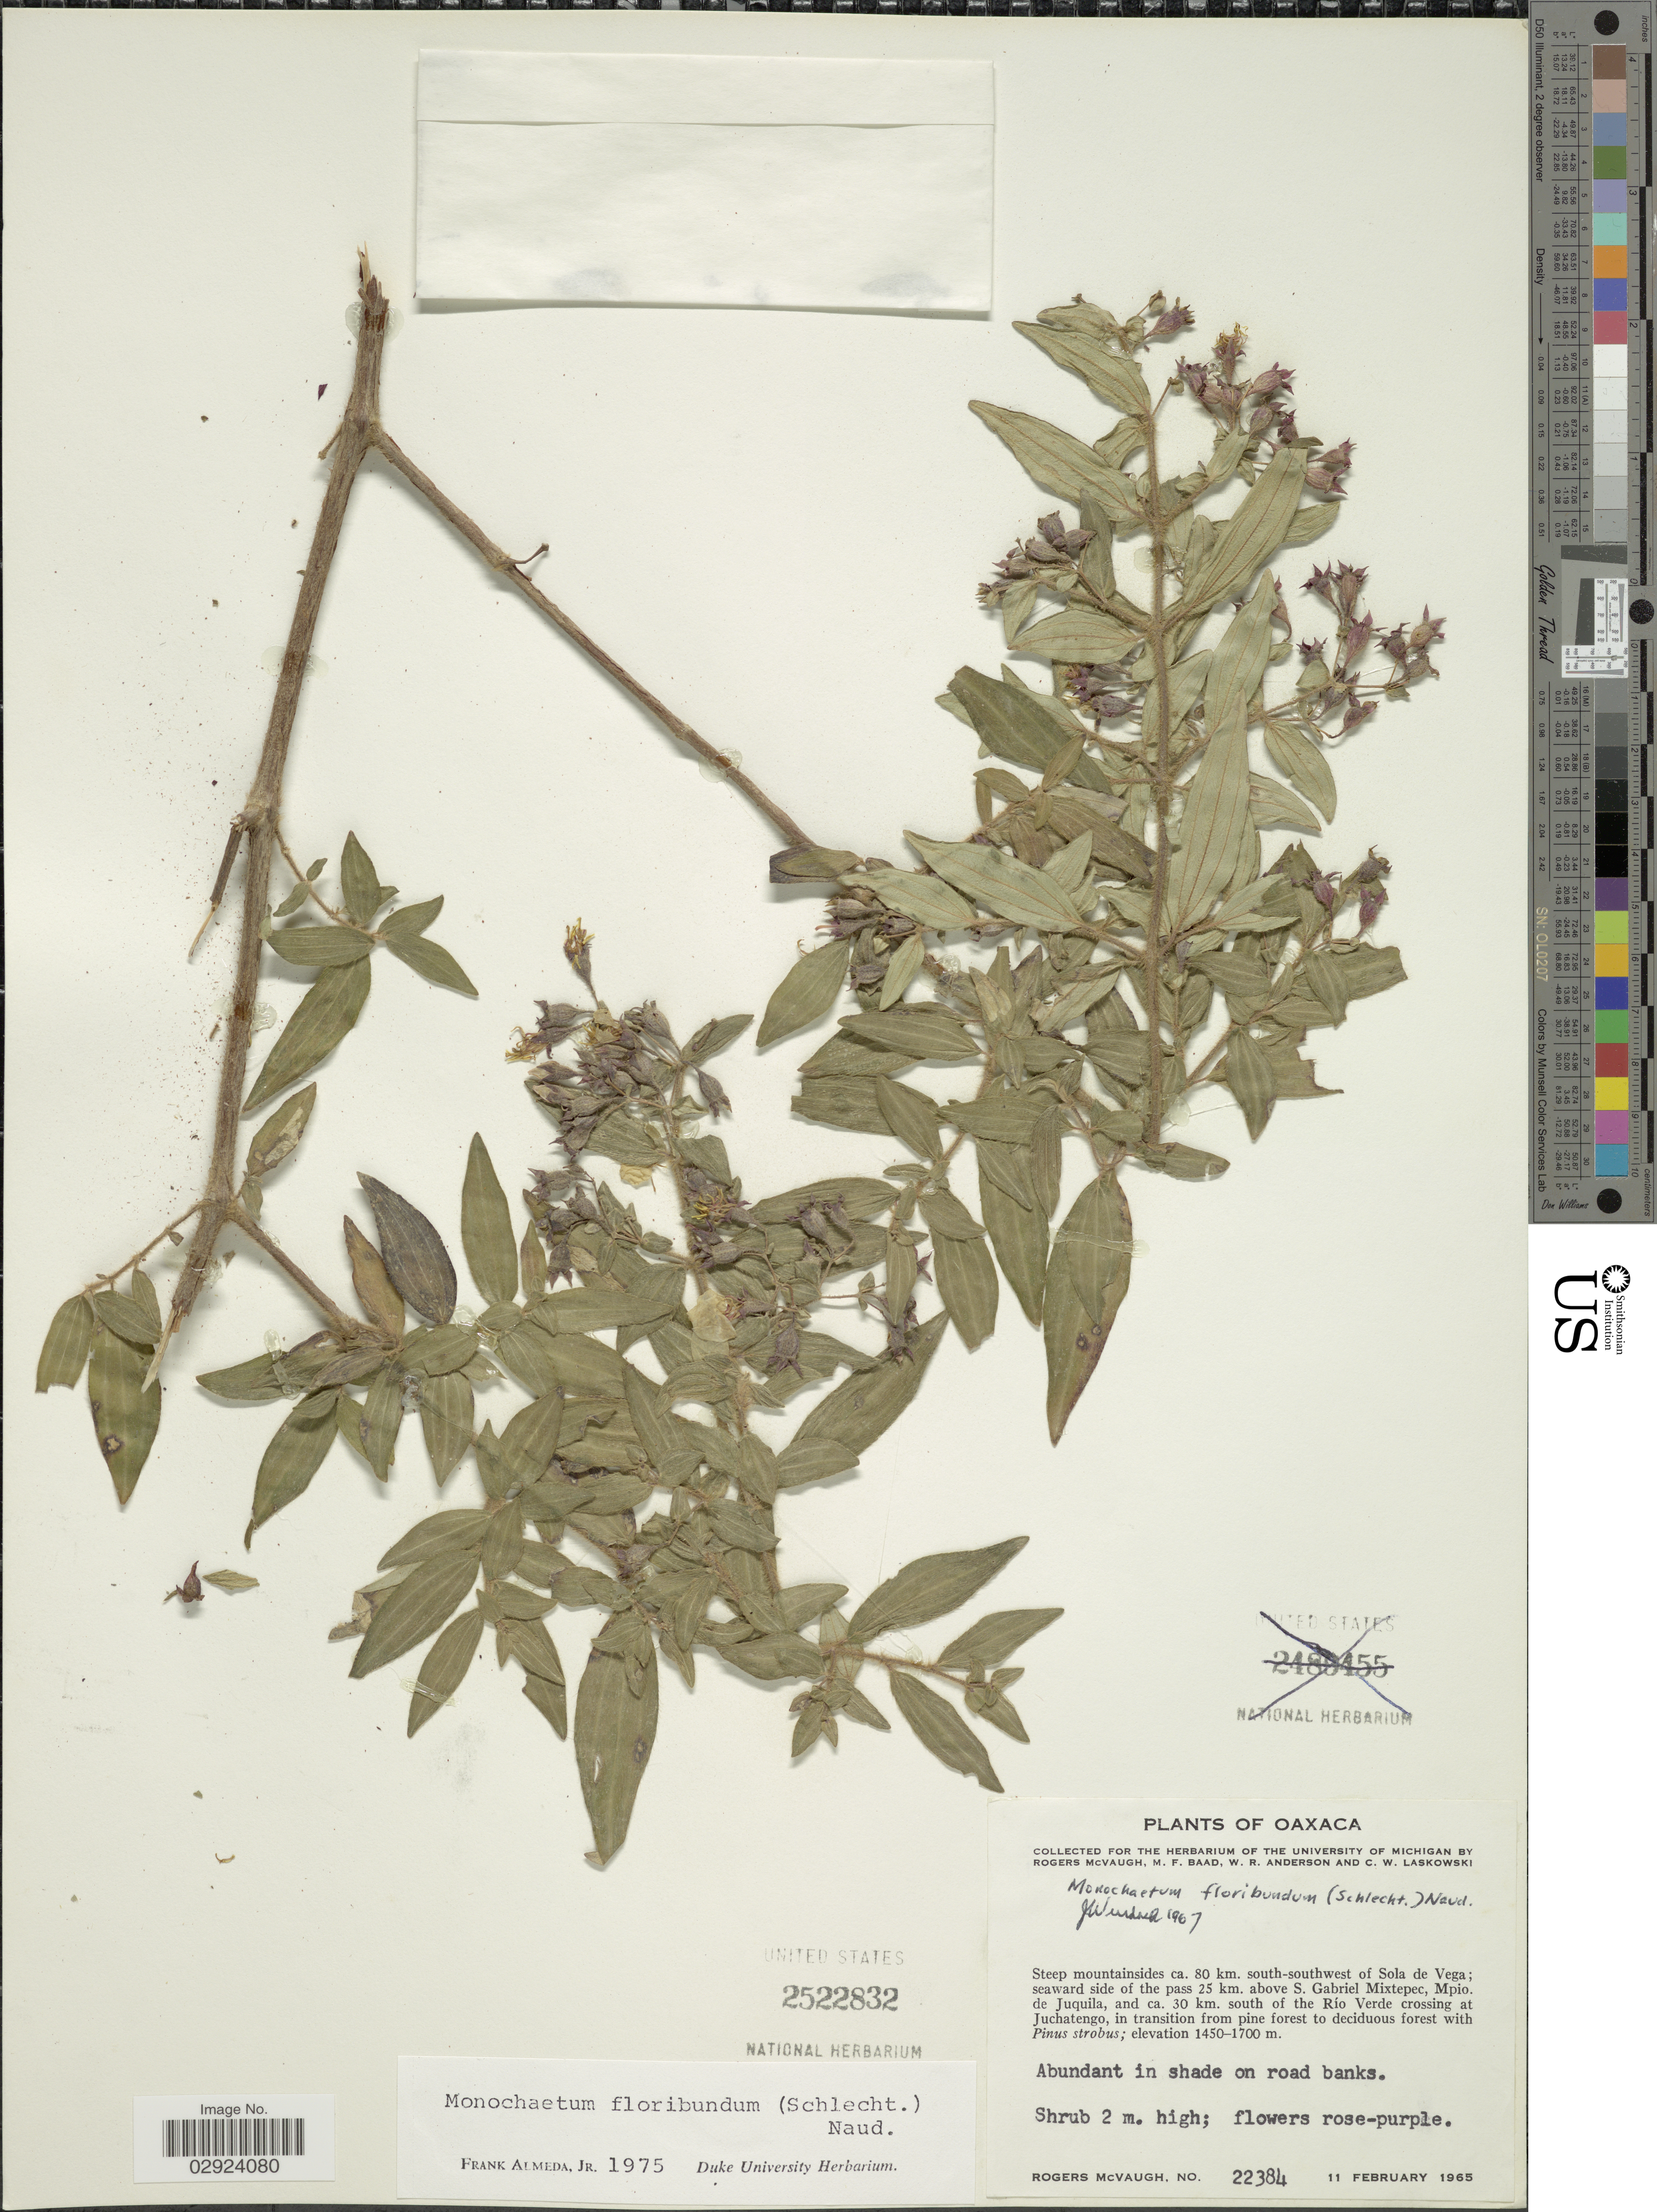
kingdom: Plantae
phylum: Tracheophyta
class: Magnoliopsida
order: Myrtales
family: Melastomataceae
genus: Monochaetum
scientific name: Monochaetum floribundum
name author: (Schltdl.) Naudin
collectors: R. McVaugh, M. F. Baad, W. Anderson & C. Laskowski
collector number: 22384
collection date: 1965-02-11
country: Mexico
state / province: Oaxaca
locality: Steep mountainside ca. 80 km. south-southwest of Sola de Vega; seaward side of the pass 25 km. above S. Gabriel Mixtepec, Mpio. de Juquila, and ca. 30 km. south of the Río Verde crossing at Juchatengo.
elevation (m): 1450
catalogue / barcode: US 2522832